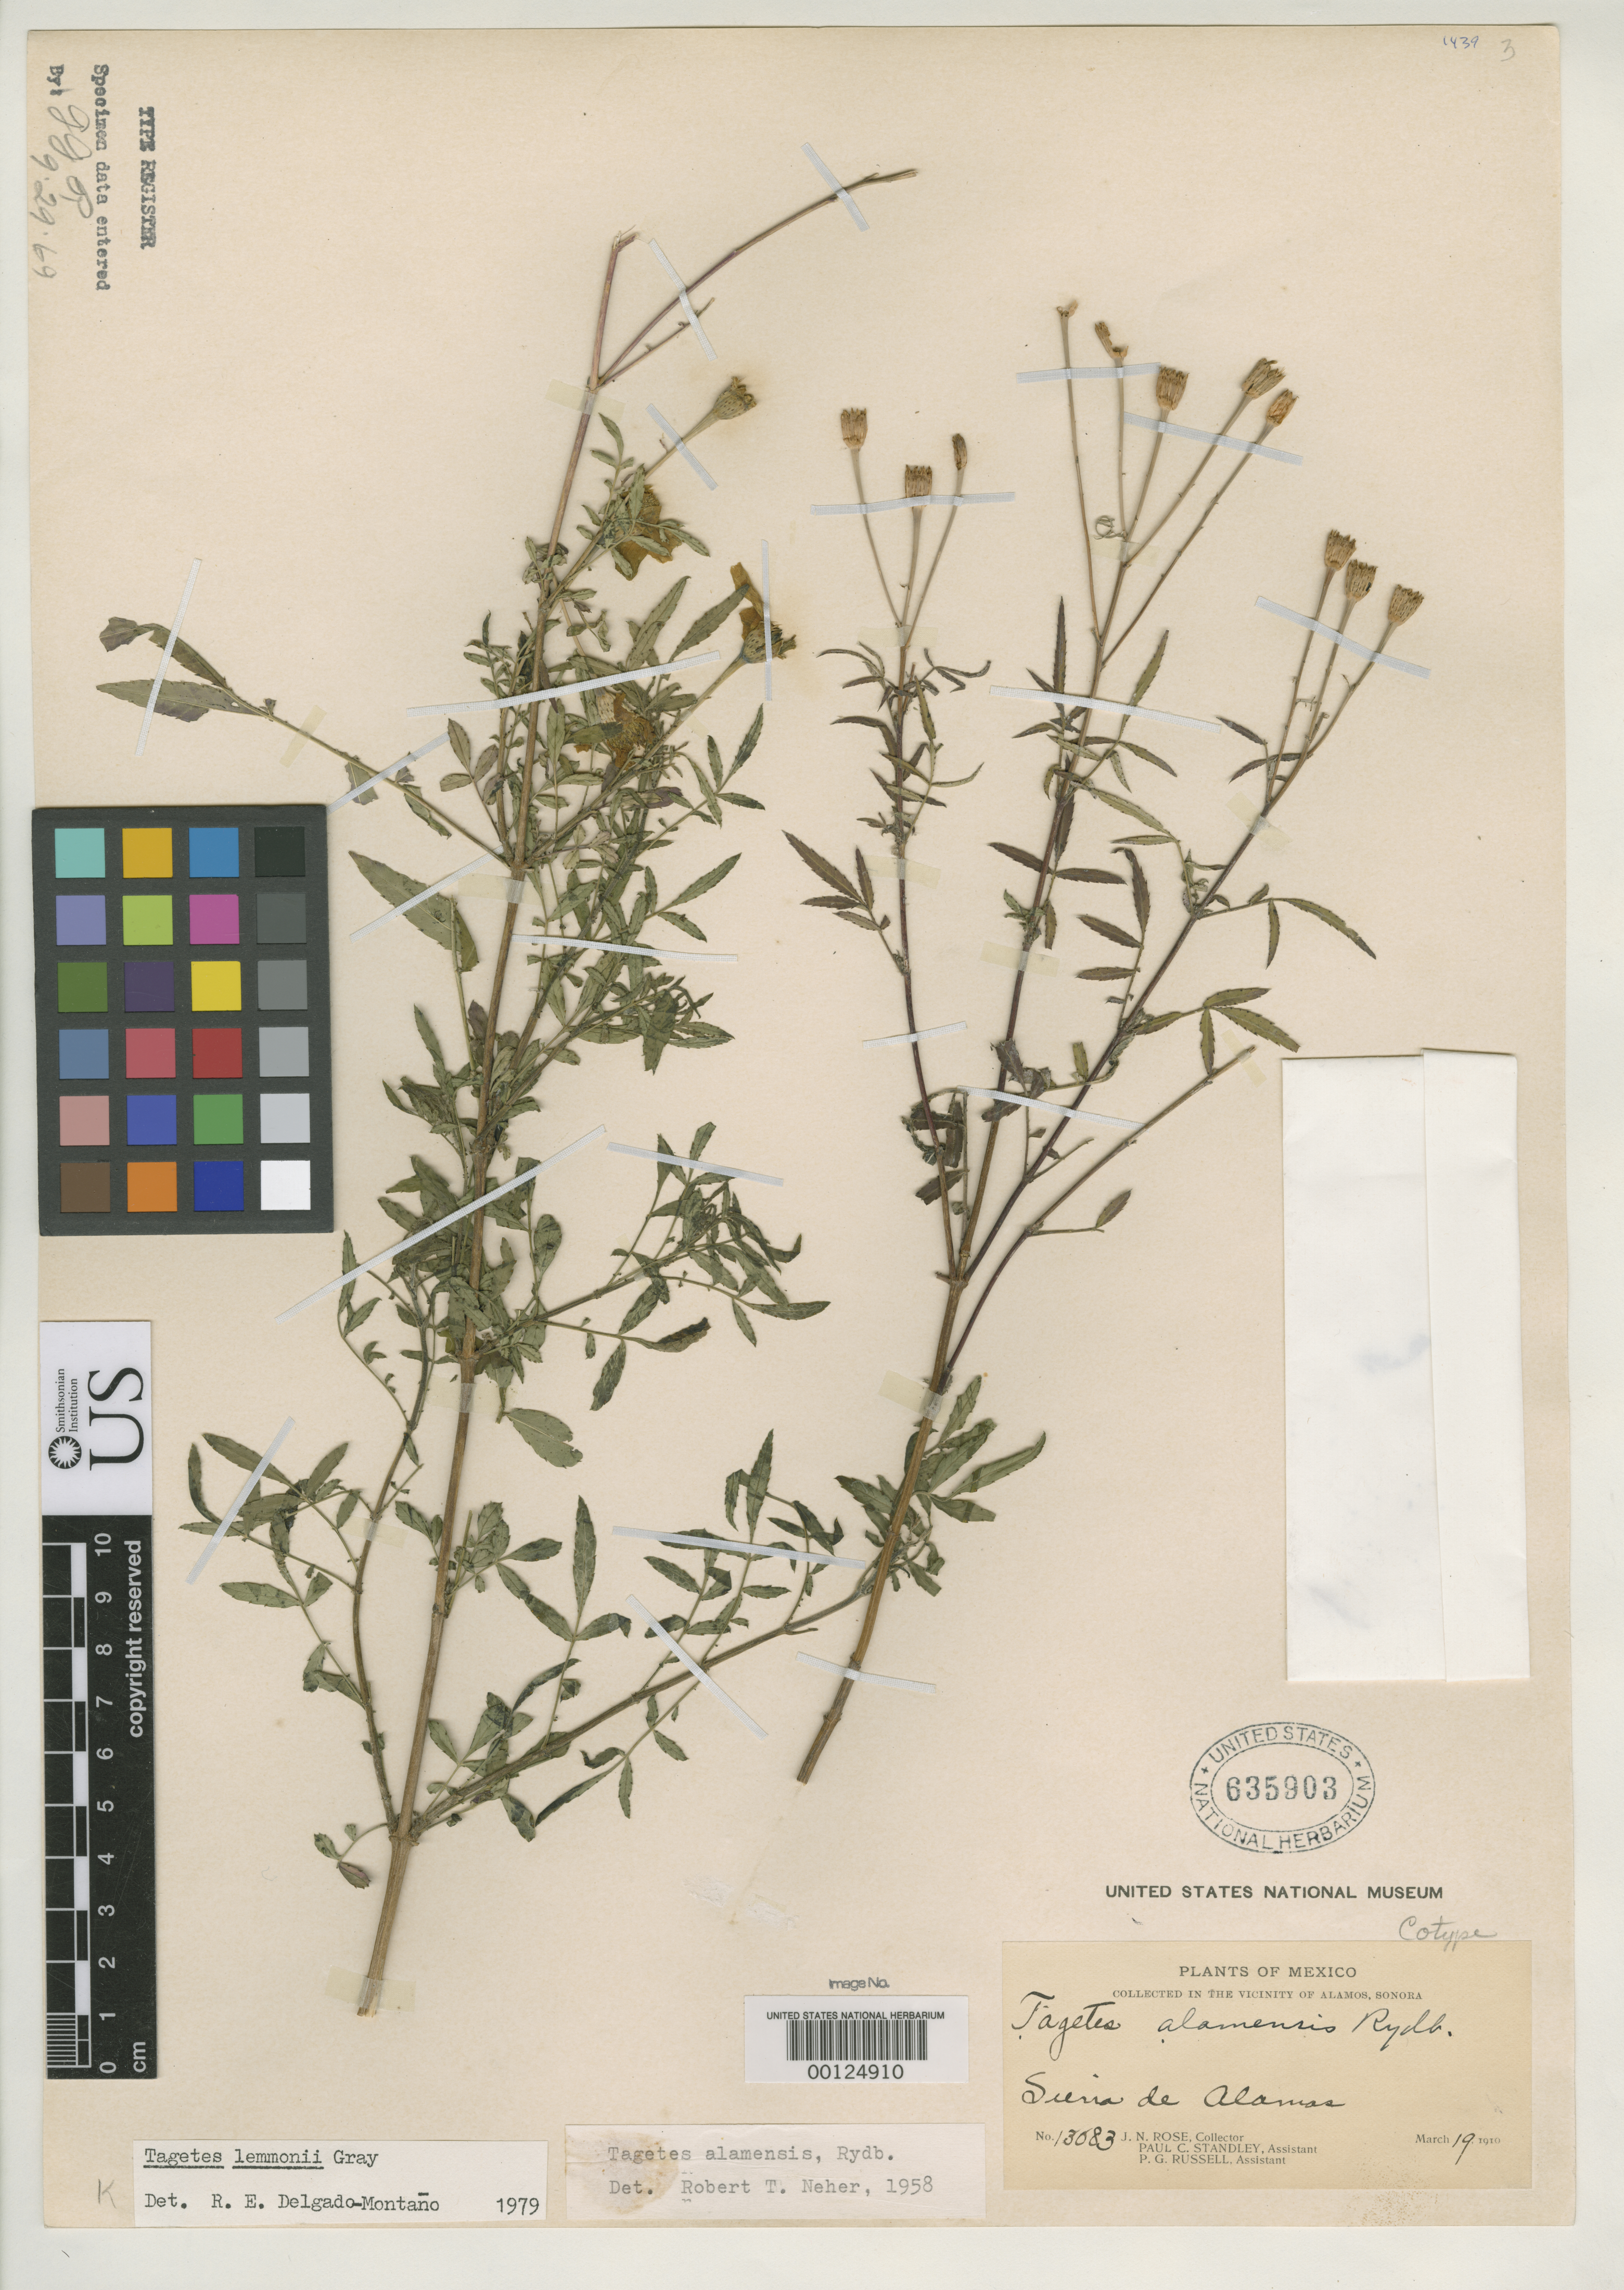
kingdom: Plantae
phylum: Tracheophyta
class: Magnoliopsida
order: Asterales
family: Asteraceae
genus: Tagetes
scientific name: Tagetes alamensis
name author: Rydb.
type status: Isotype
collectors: J. N. Rose, P. C. Standley & P. G. Russell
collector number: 13083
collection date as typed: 19 Mar 1910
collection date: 1910-03-19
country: Mexico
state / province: Sonora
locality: Sierra de Alamos, near Alamos.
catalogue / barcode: US 635903